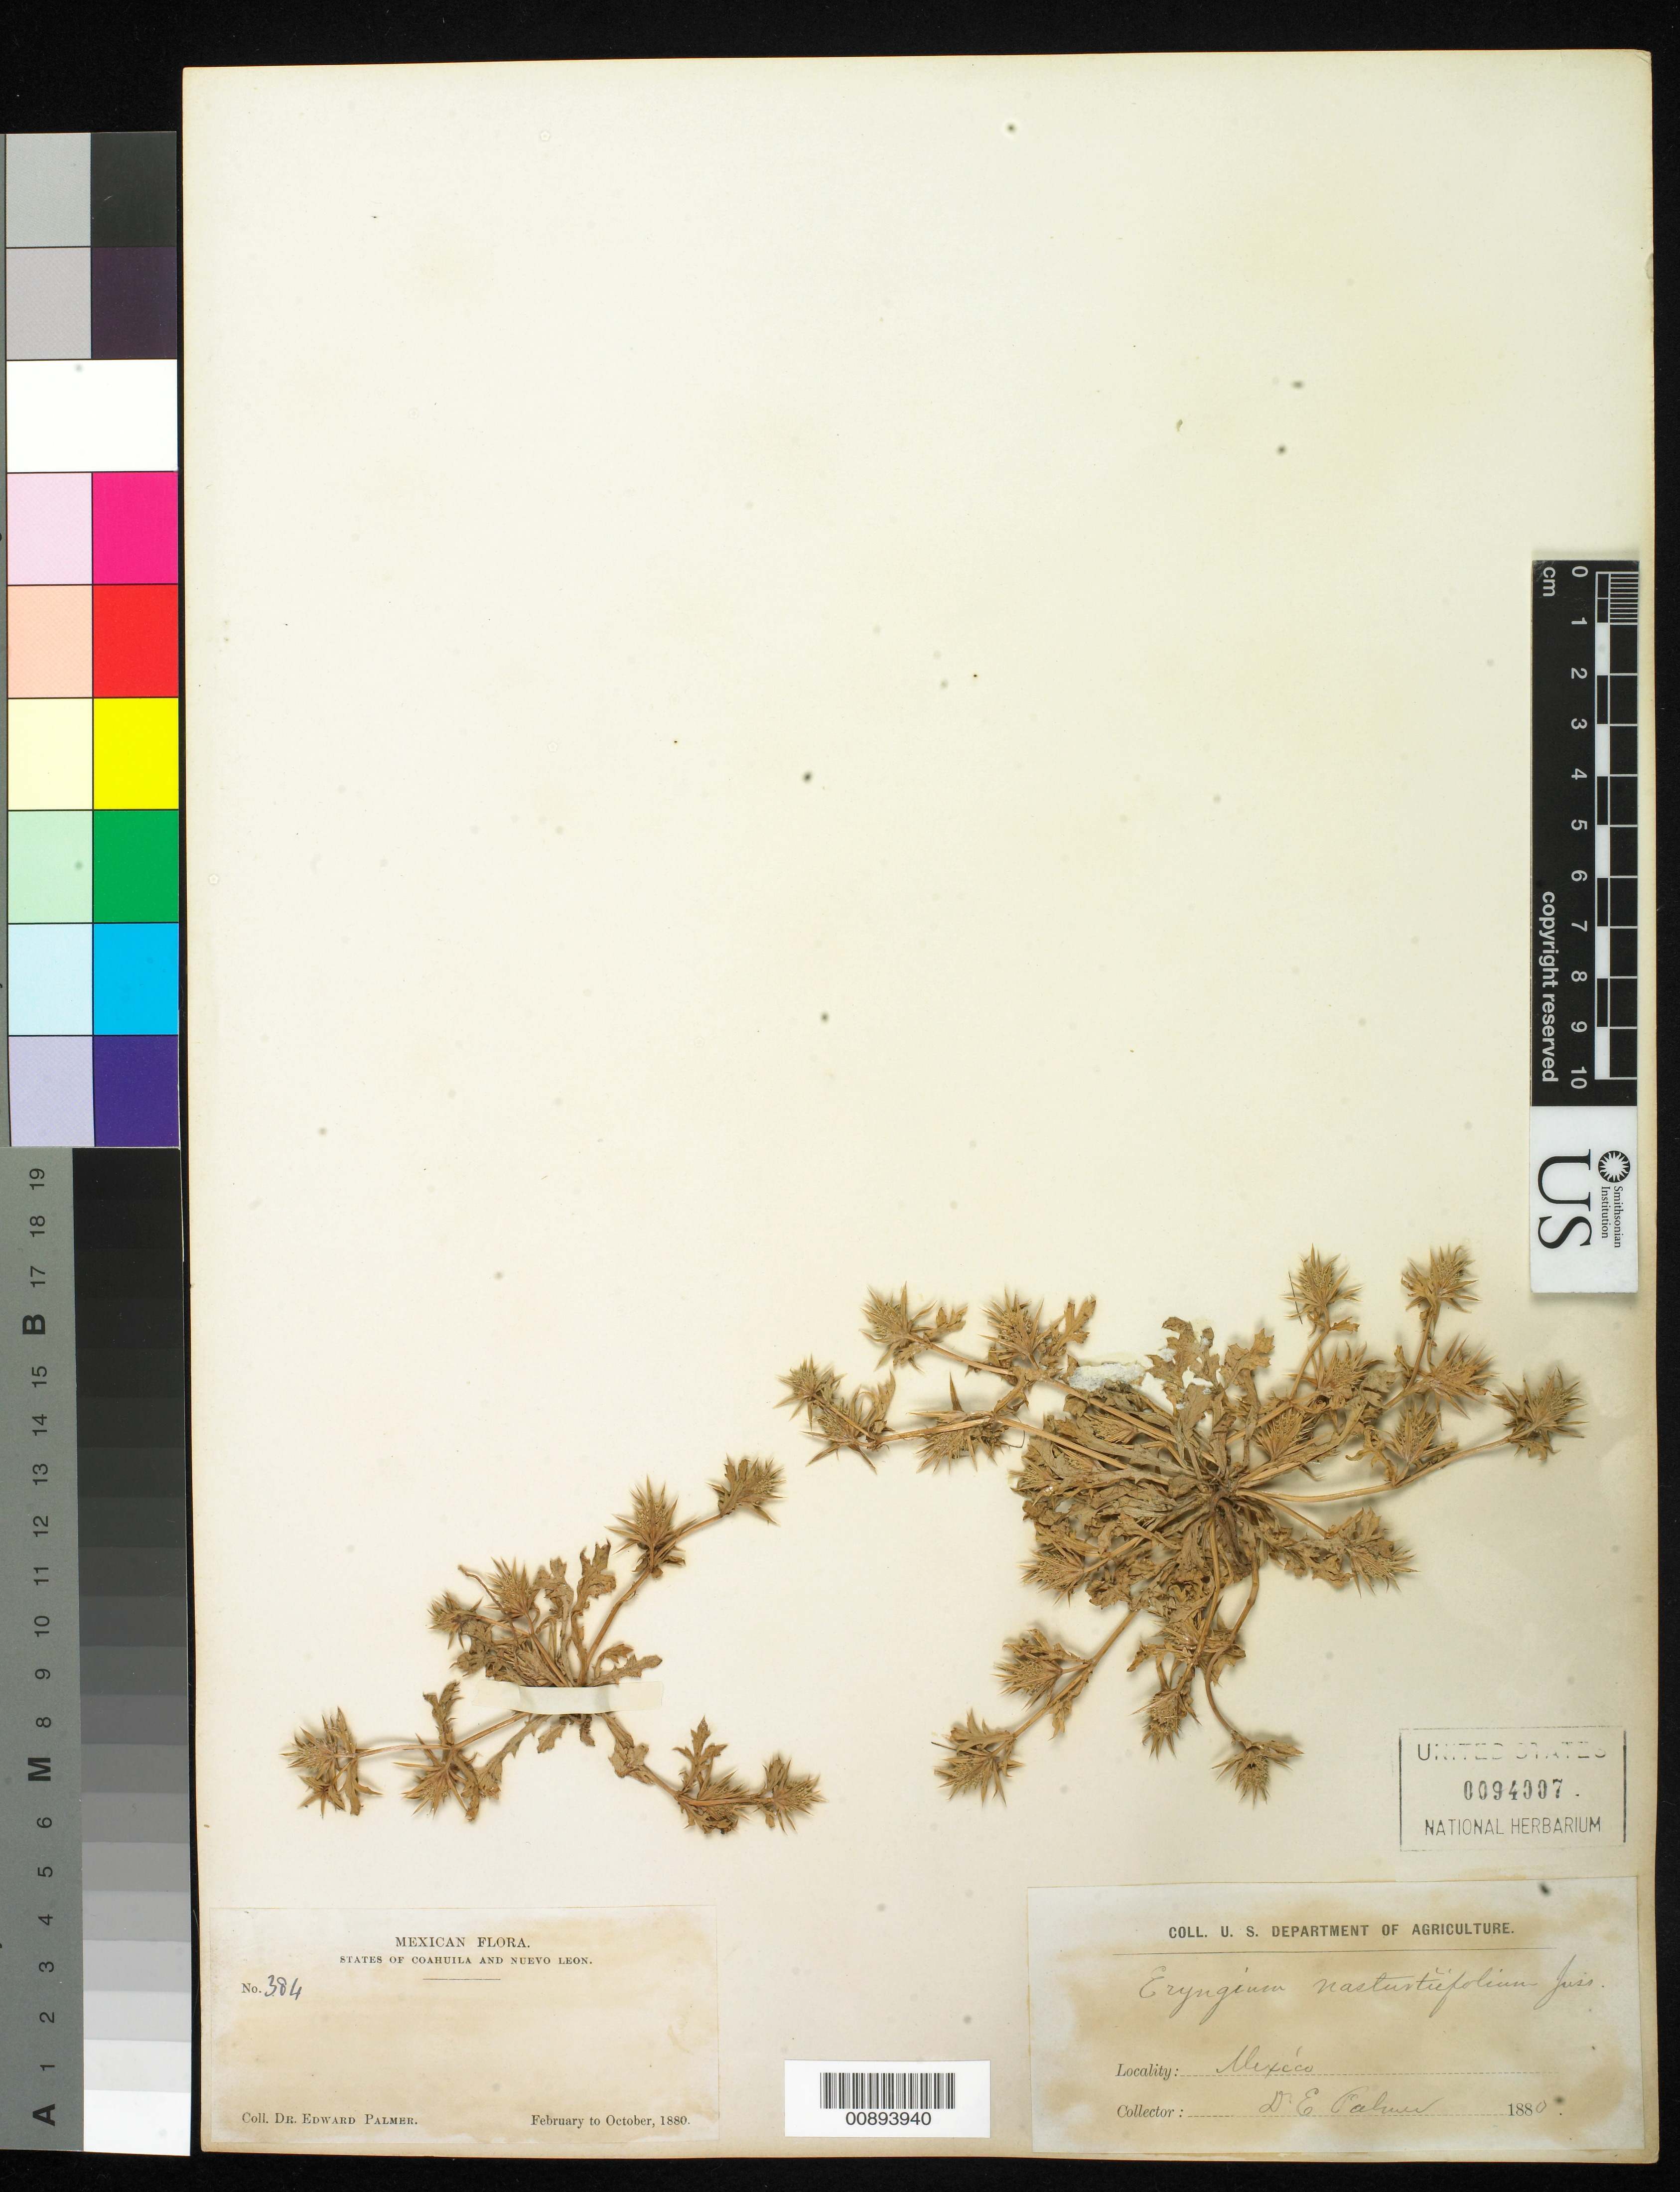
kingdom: Plantae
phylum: Tracheophyta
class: Magnoliopsida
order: Apiales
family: Apiaceae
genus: Eryngium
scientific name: Eryngium nasturtiifolium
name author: Juss. ex F. Delaroche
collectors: E. Palmer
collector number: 384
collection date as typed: Feb 1880 to -- Oct 1880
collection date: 1880-02/1880-10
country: Mexico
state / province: Coahuila / Nuevo León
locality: States of Coahuila and Nuevo León.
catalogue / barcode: US 94007